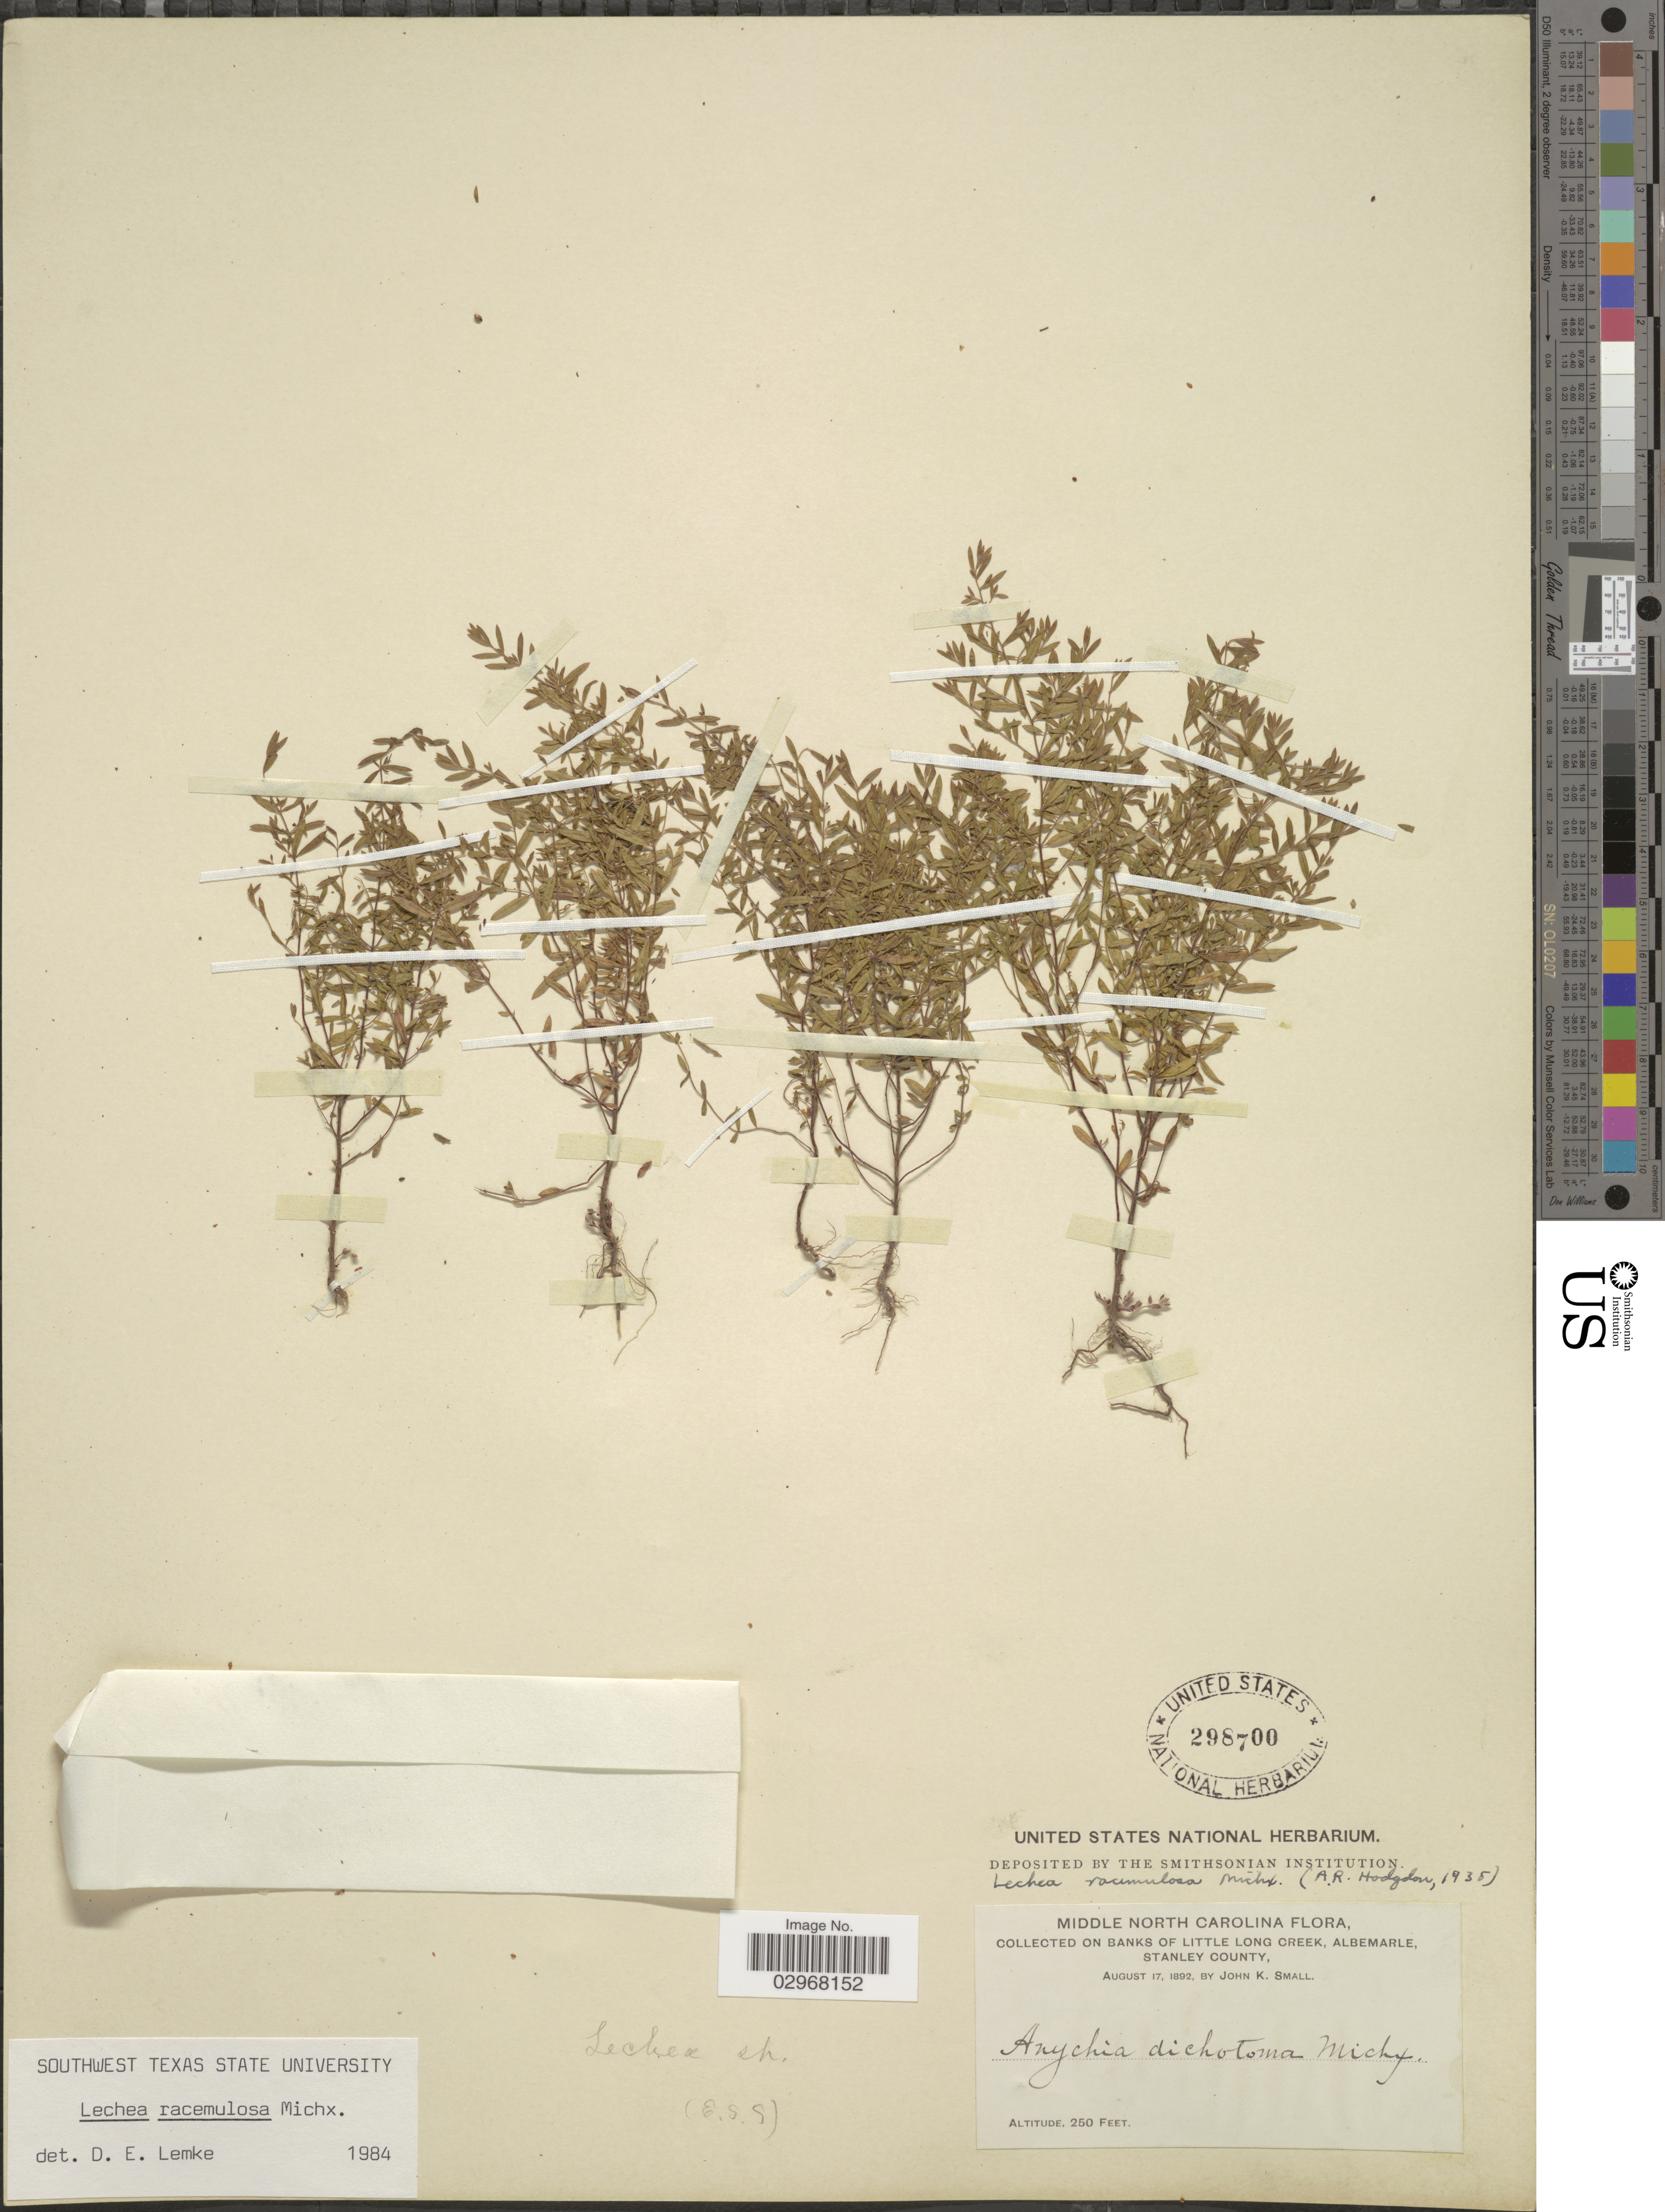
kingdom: Plantae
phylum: Tracheophyta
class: Magnoliopsida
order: Malvales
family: Cistaceae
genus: Lechea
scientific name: Lechea racemulosa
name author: Michx.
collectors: J. K. Small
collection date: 1892-08-17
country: United States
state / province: North Carolina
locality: Middle North Carolina. On banks of Little Creek, Albemarle, Stanley County.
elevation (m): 76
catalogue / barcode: US 298700